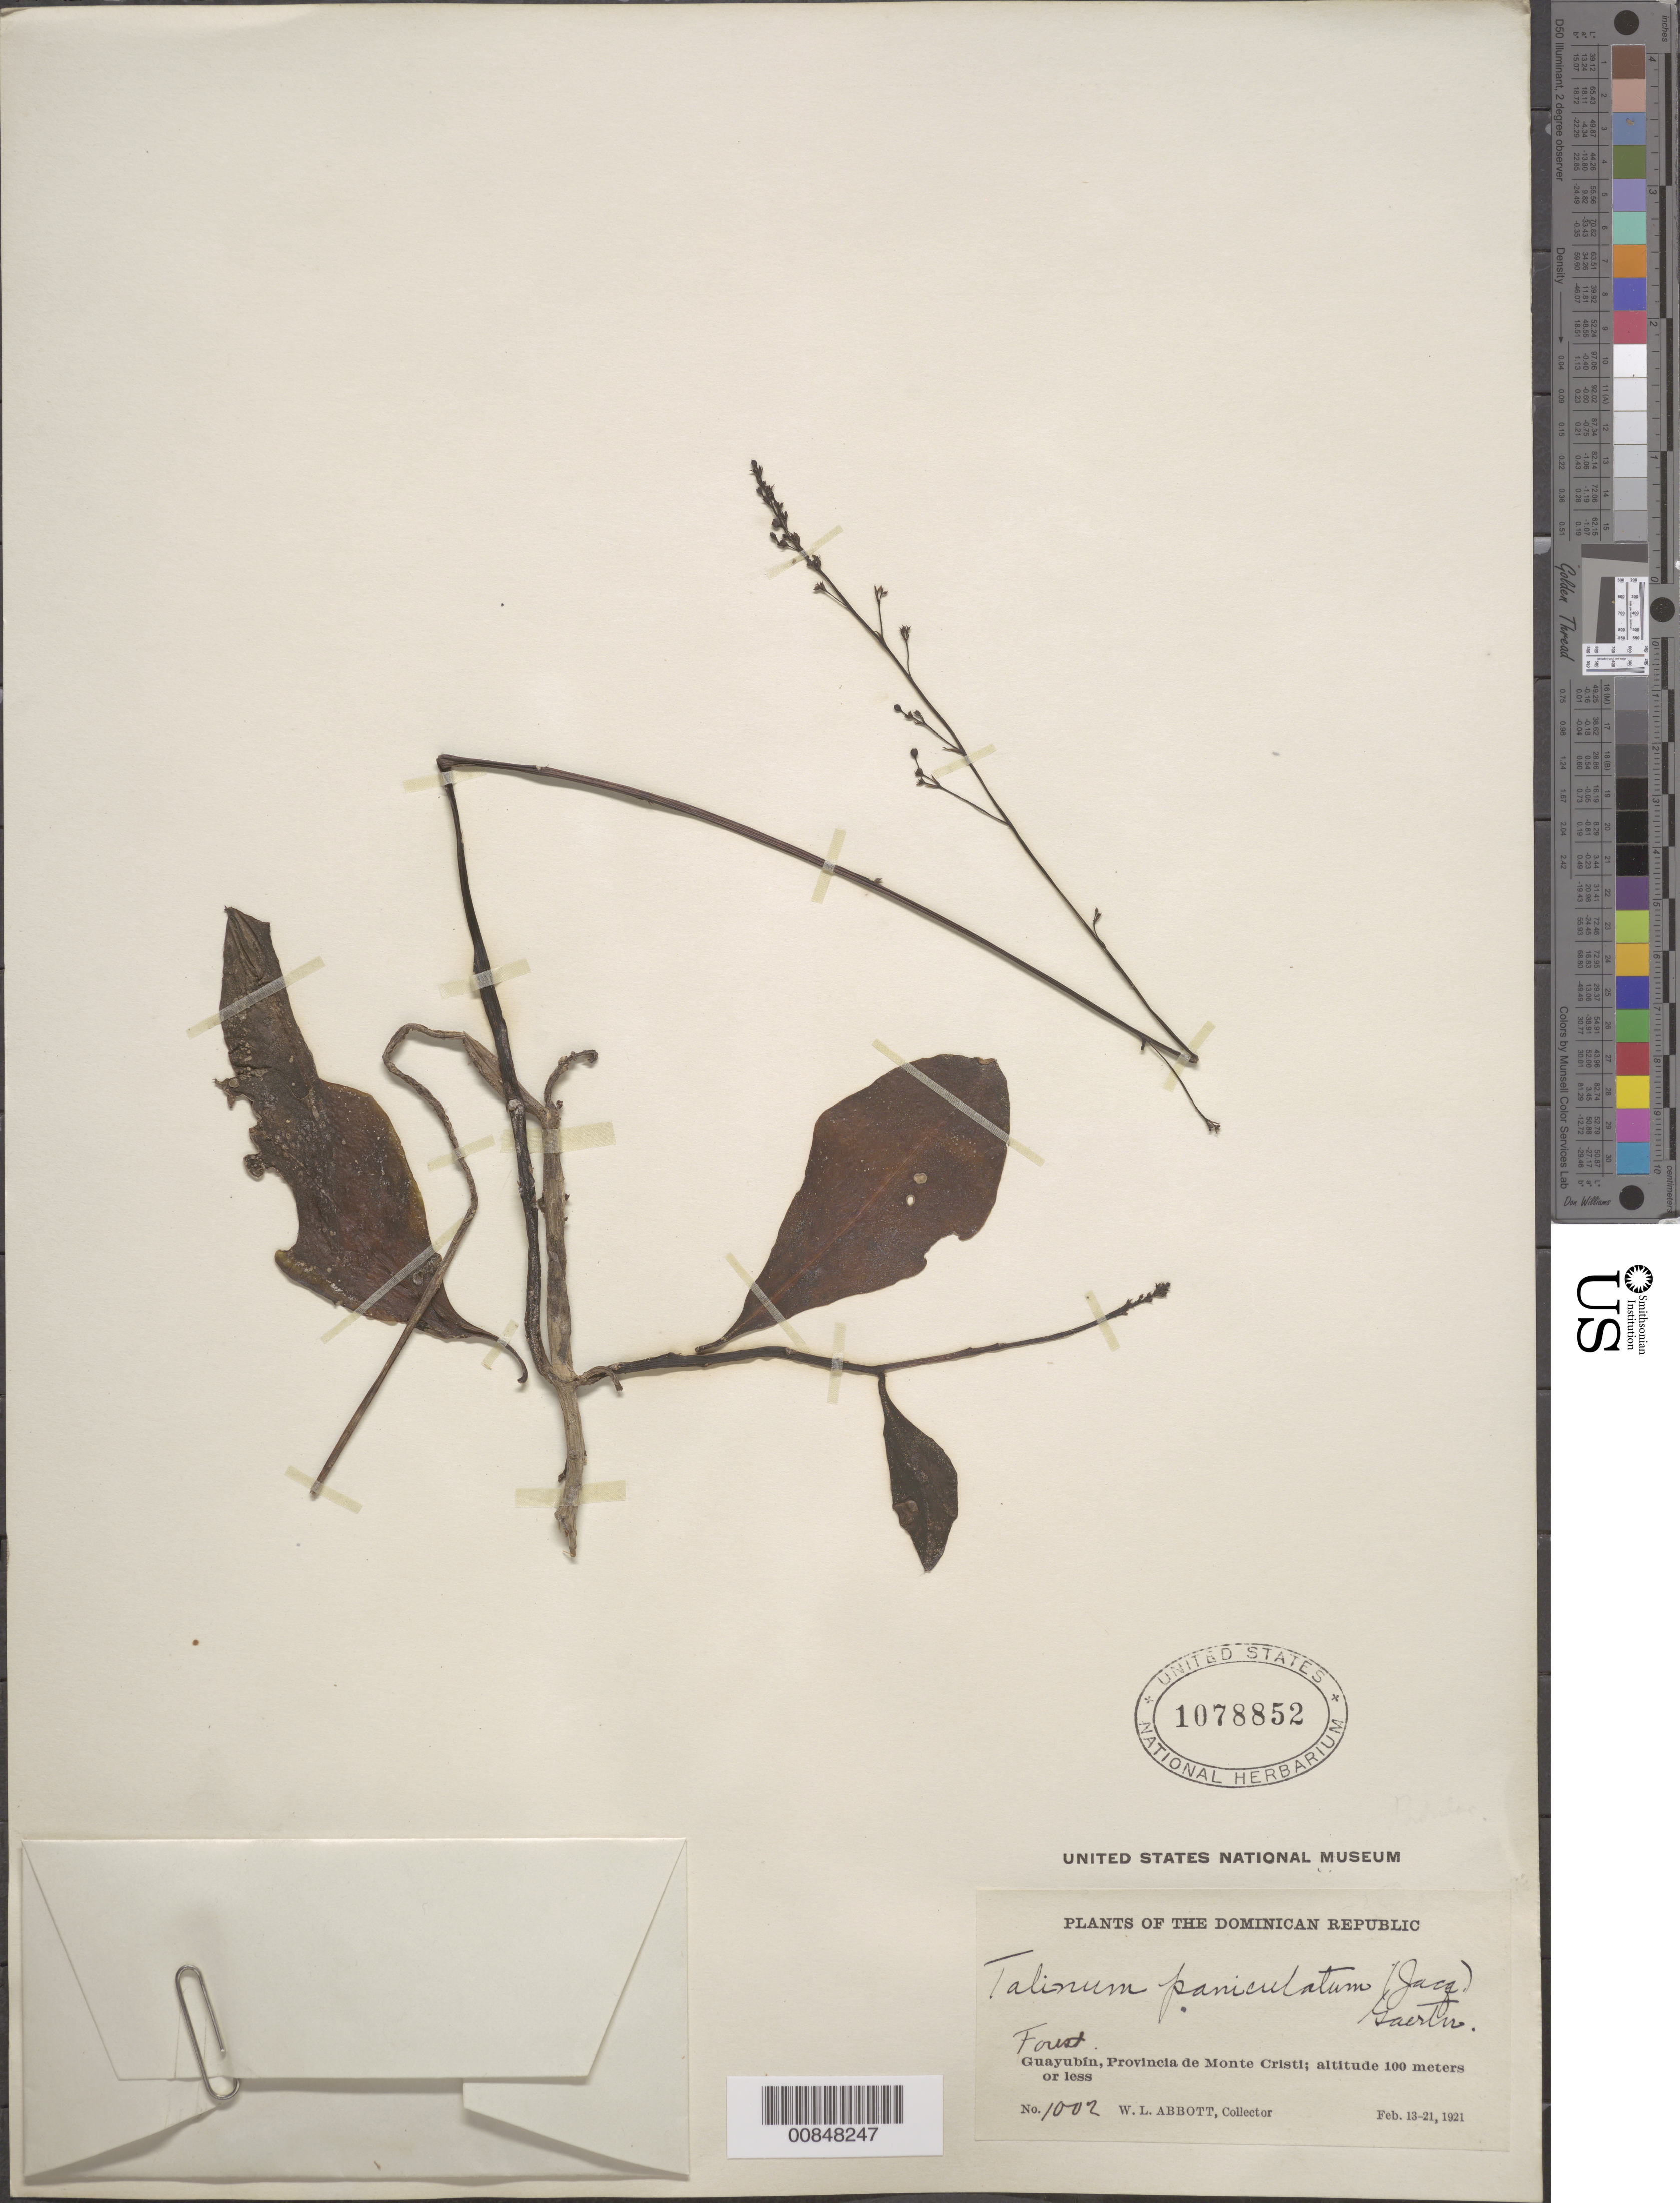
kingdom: Plantae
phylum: Tracheophyta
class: Magnoliopsida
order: Caryophyllales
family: Talinaceae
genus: Talinum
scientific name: Talinum paniculatum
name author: (Jacq.) Gaertn.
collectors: W. L. Abbott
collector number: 1002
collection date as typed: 13 Feb 1921 to 21 Feb 1921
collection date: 1921-02-13/1921-02-21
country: Dominican Republic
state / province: Monte Cristi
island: Hispaniola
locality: Guayubín.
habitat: Forest.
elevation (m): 100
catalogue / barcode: US 1078852